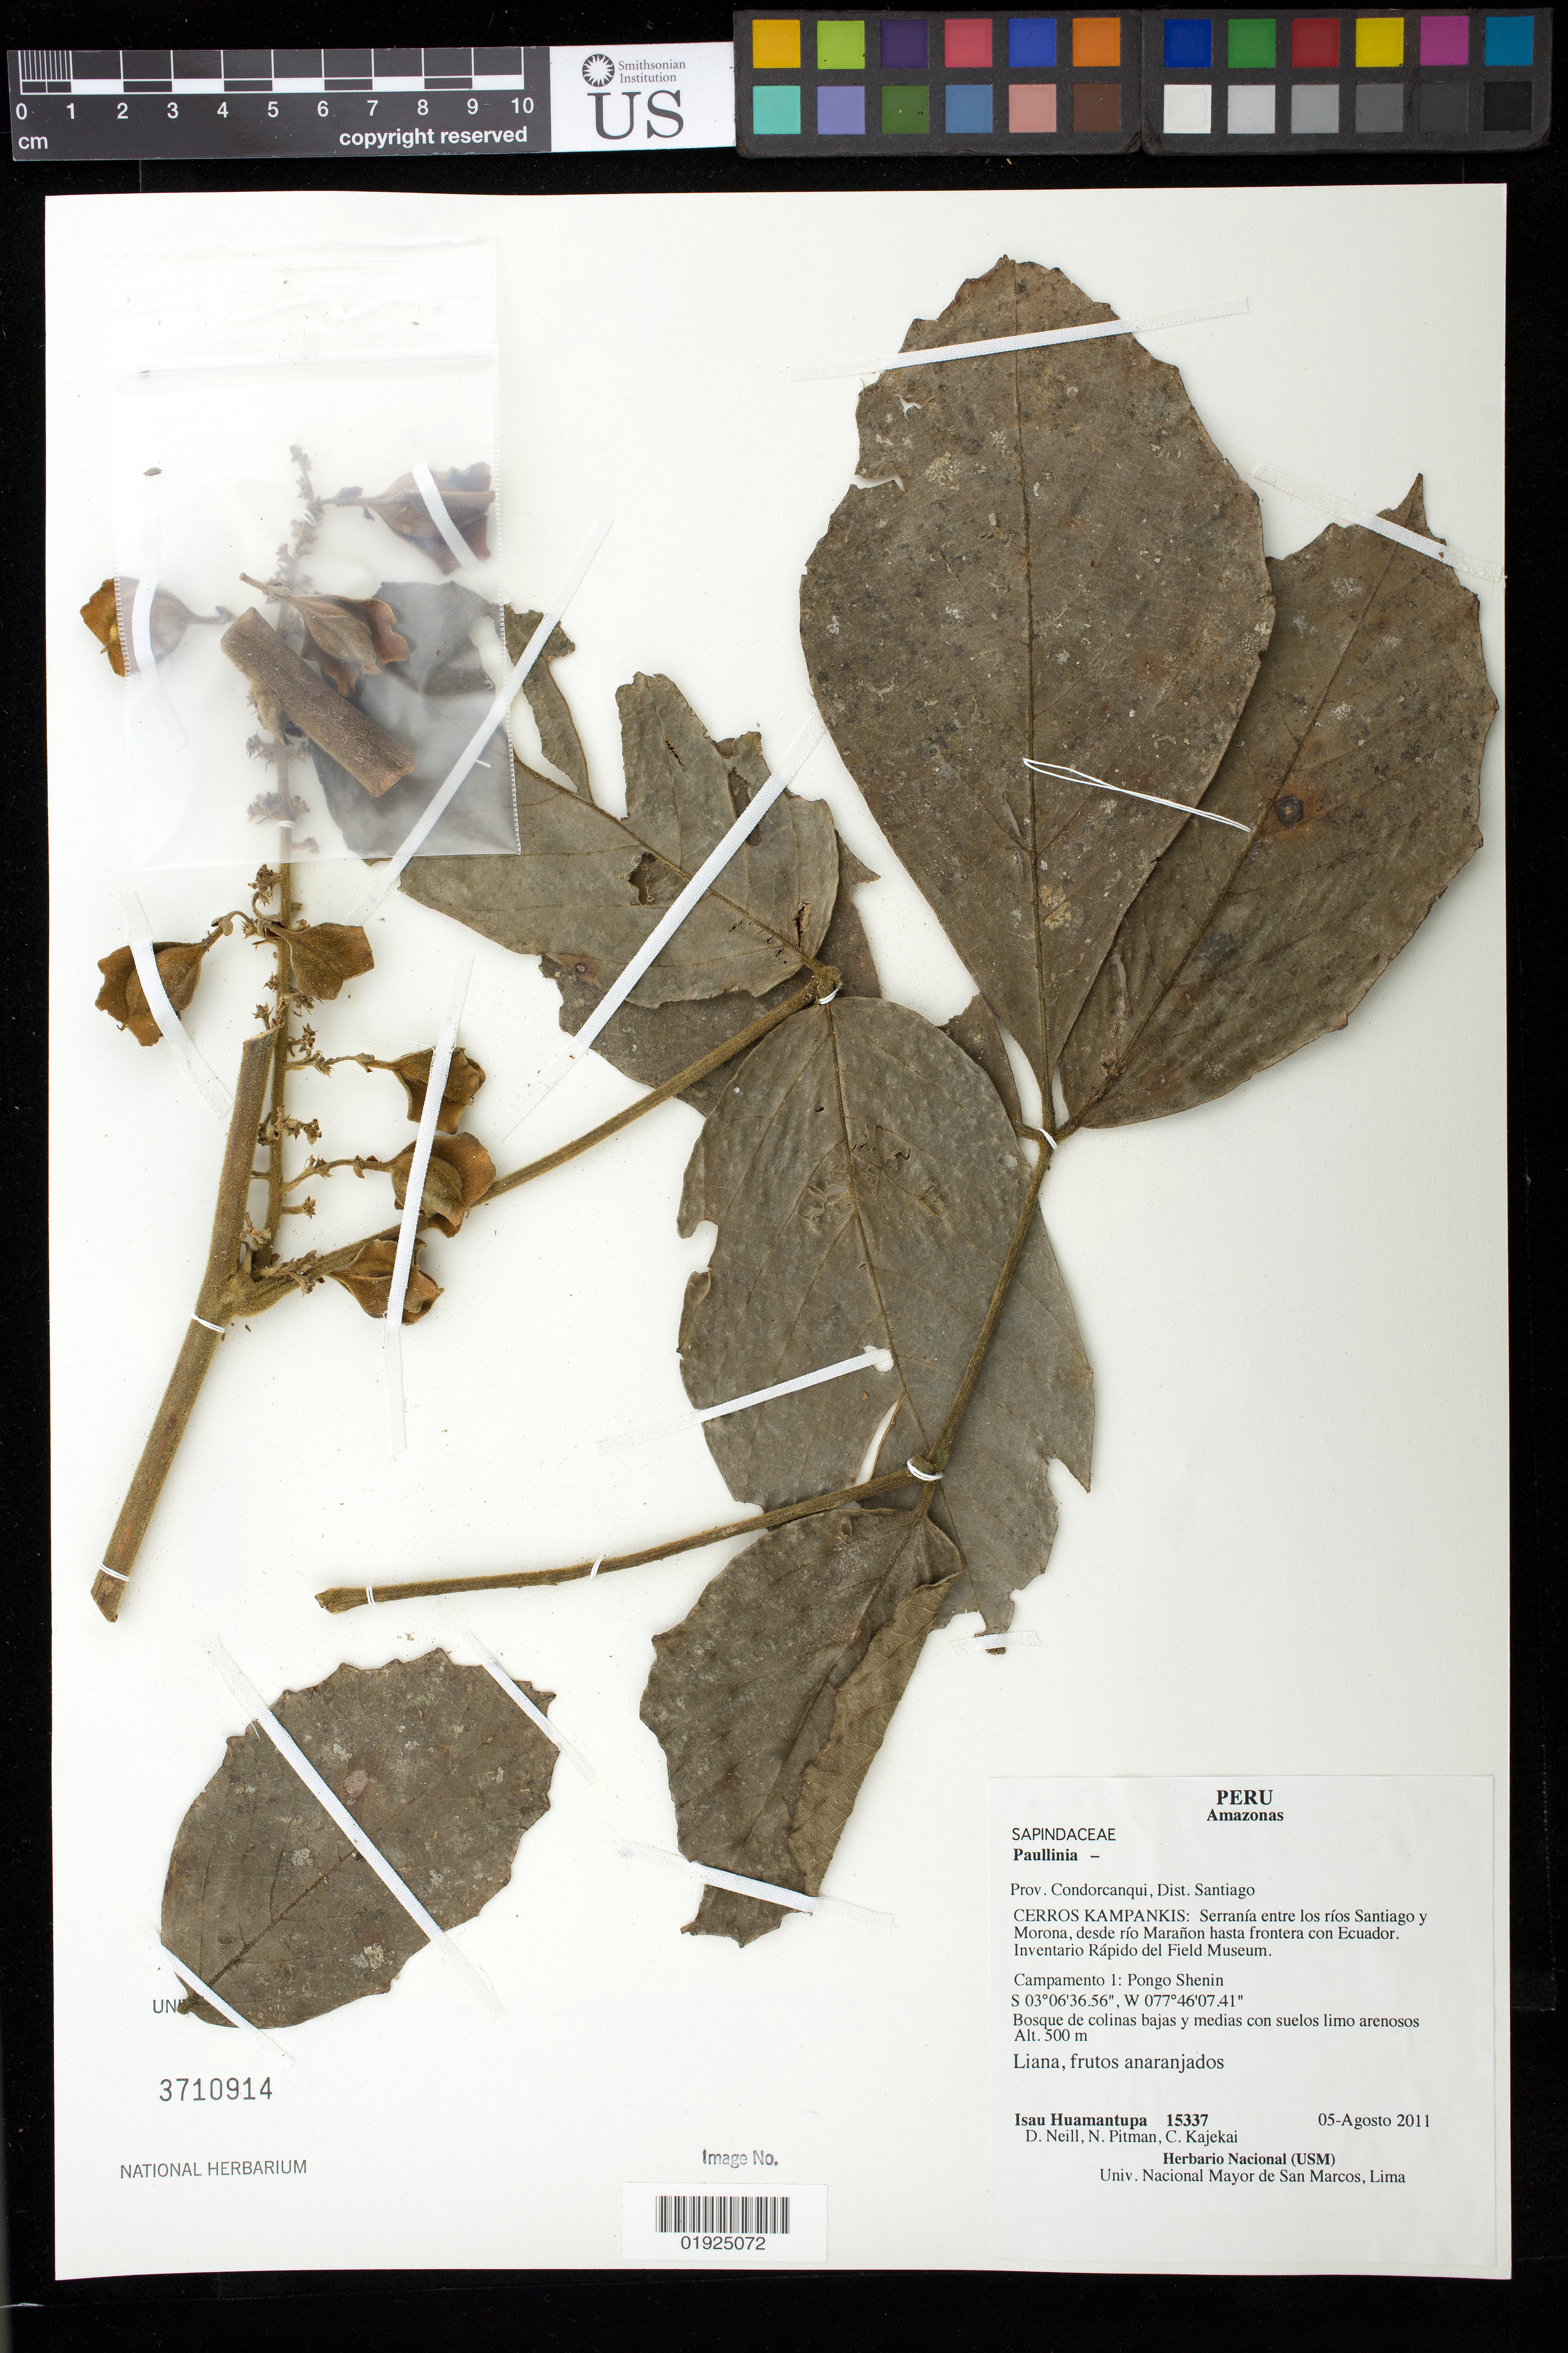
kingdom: Plantae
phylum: Tracheophyta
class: Magnoliopsida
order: Sapindales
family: Sapindaceae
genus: Paullinia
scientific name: Paullinia sp.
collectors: I. Huamantupa, D. A. Neill, N. Pitman & C. Kajekai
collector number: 15337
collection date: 2011-08-05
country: Peru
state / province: Amazonas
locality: Prov. Concorcanqui, Dist. Santiago. Cerros Kampankis: Serranía entre los ríos Santiago y Morona, desde río Marañon hasta frontera con Ecuador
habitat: Bosque de colinas bajas y medias con suelos limo arenosos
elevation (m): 500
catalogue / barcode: US 3710914